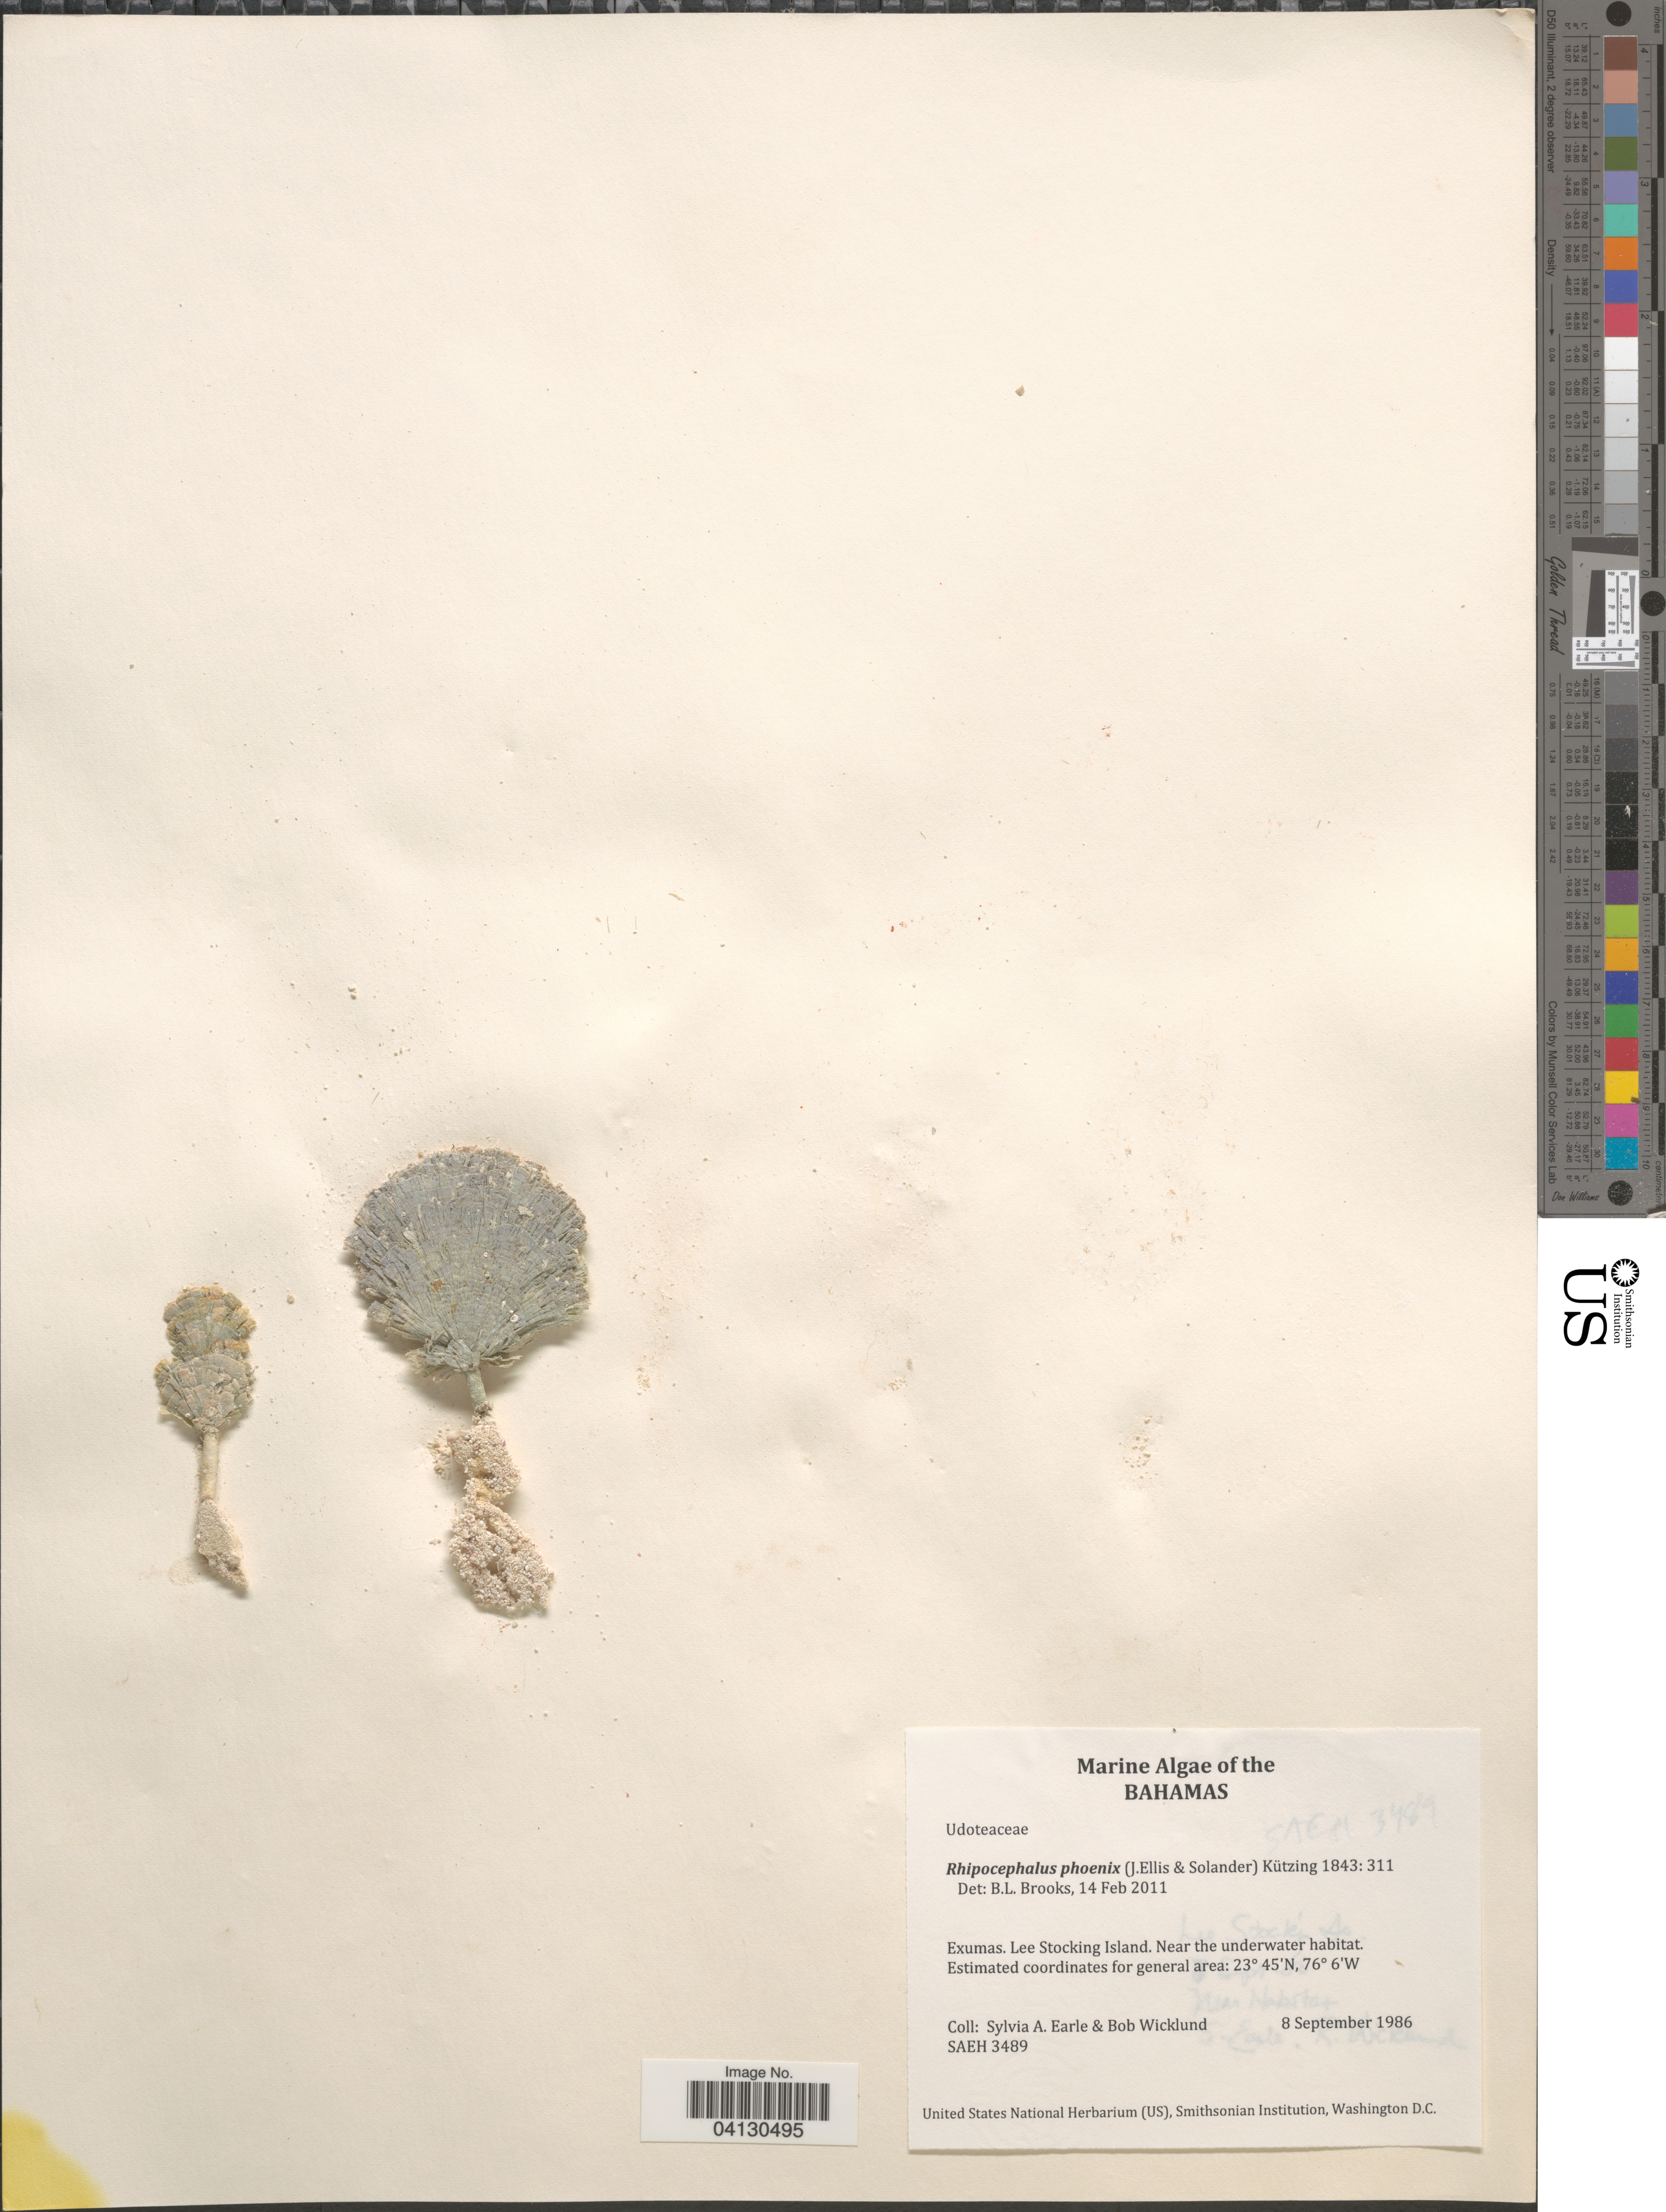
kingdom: Plantae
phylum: Chlorophyta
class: Ulvophyceae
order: Bryopsidales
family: Udoteaceae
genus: Rhipocephalus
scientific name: Rhipocephalus phoenix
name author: (J. Ellis & Sol.) Kütz.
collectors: S. A. Earle & B. Wicklund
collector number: SAEH3489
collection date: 1986-09-08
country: Bahamas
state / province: Exuma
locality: Exumas. Lee Stocking Island. Near the underwater habitat.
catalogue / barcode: US 329160